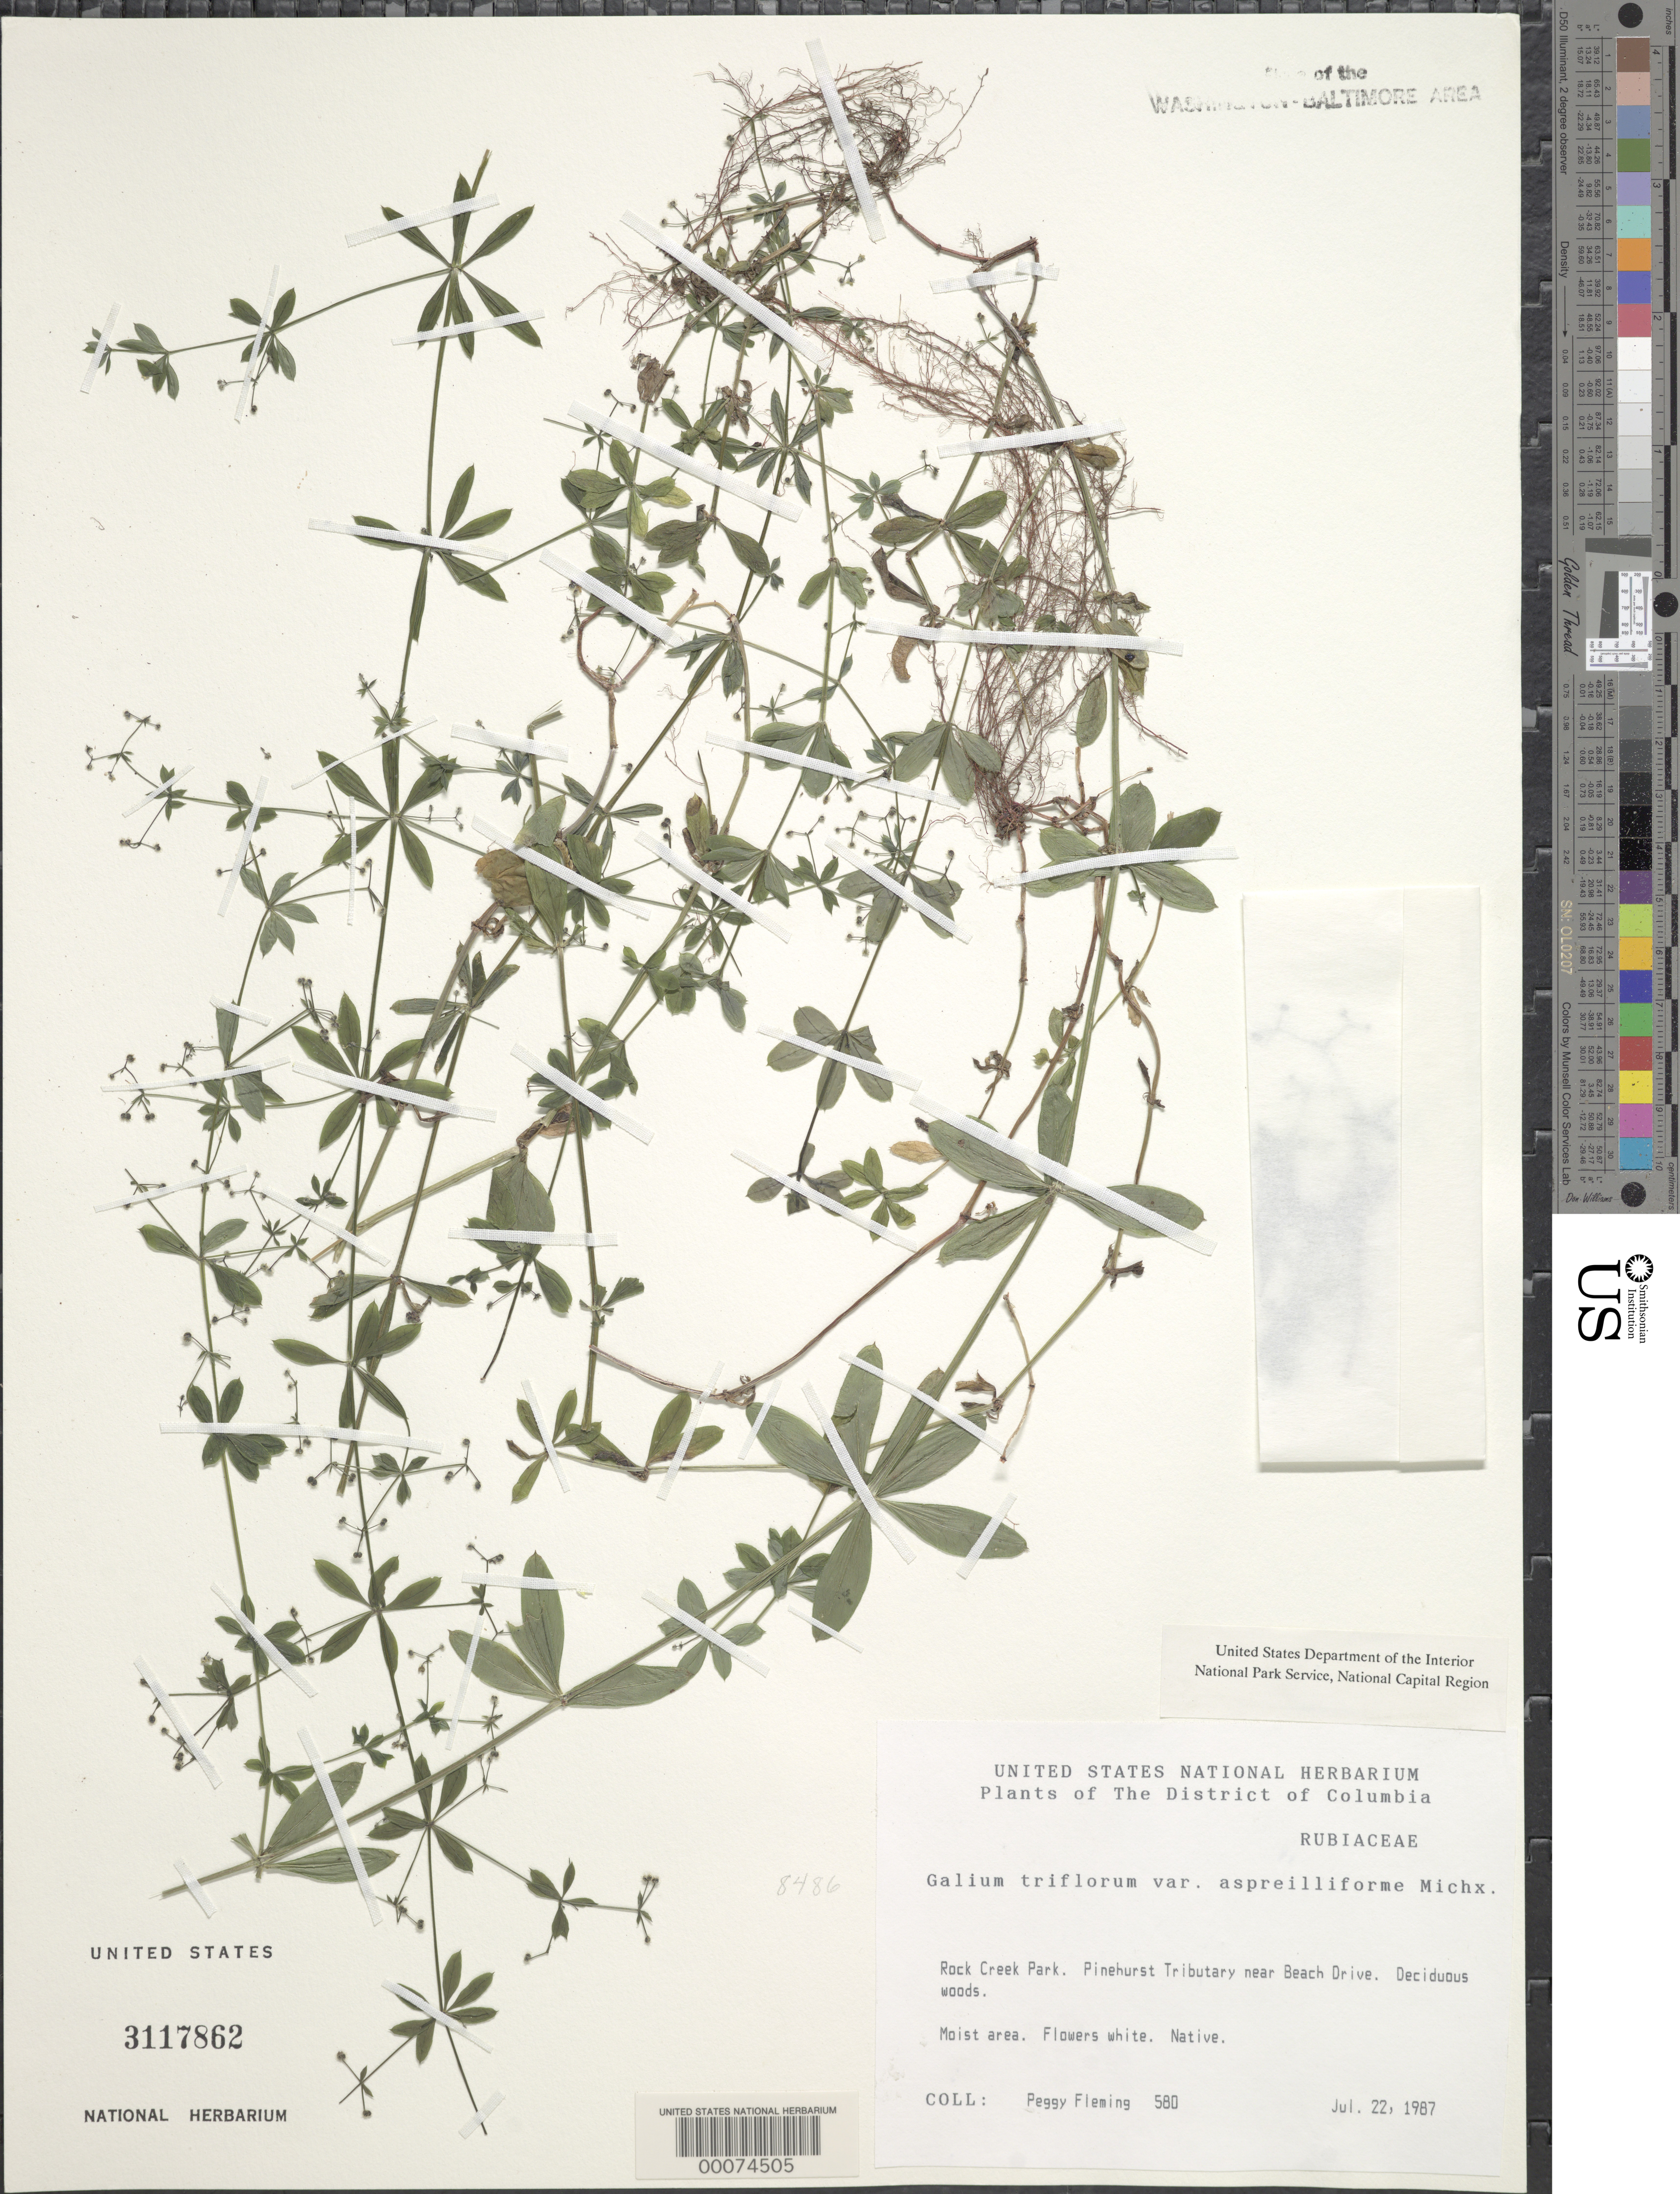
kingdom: Plantae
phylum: Tracheophyta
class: Magnoliopsida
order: Gentianales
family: Rubiaceae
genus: Galium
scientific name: Galium triflorum var. aspreilliforme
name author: Fernald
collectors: P. Fleming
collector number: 580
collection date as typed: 22 Jul 1987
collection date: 1987-07-22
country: United States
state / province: District of Columbia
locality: Rock Creek Park. Pinehurst tributary near Beach Drive. Rock Creek Park and Vicinity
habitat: Deciduous woods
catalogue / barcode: US 3117862